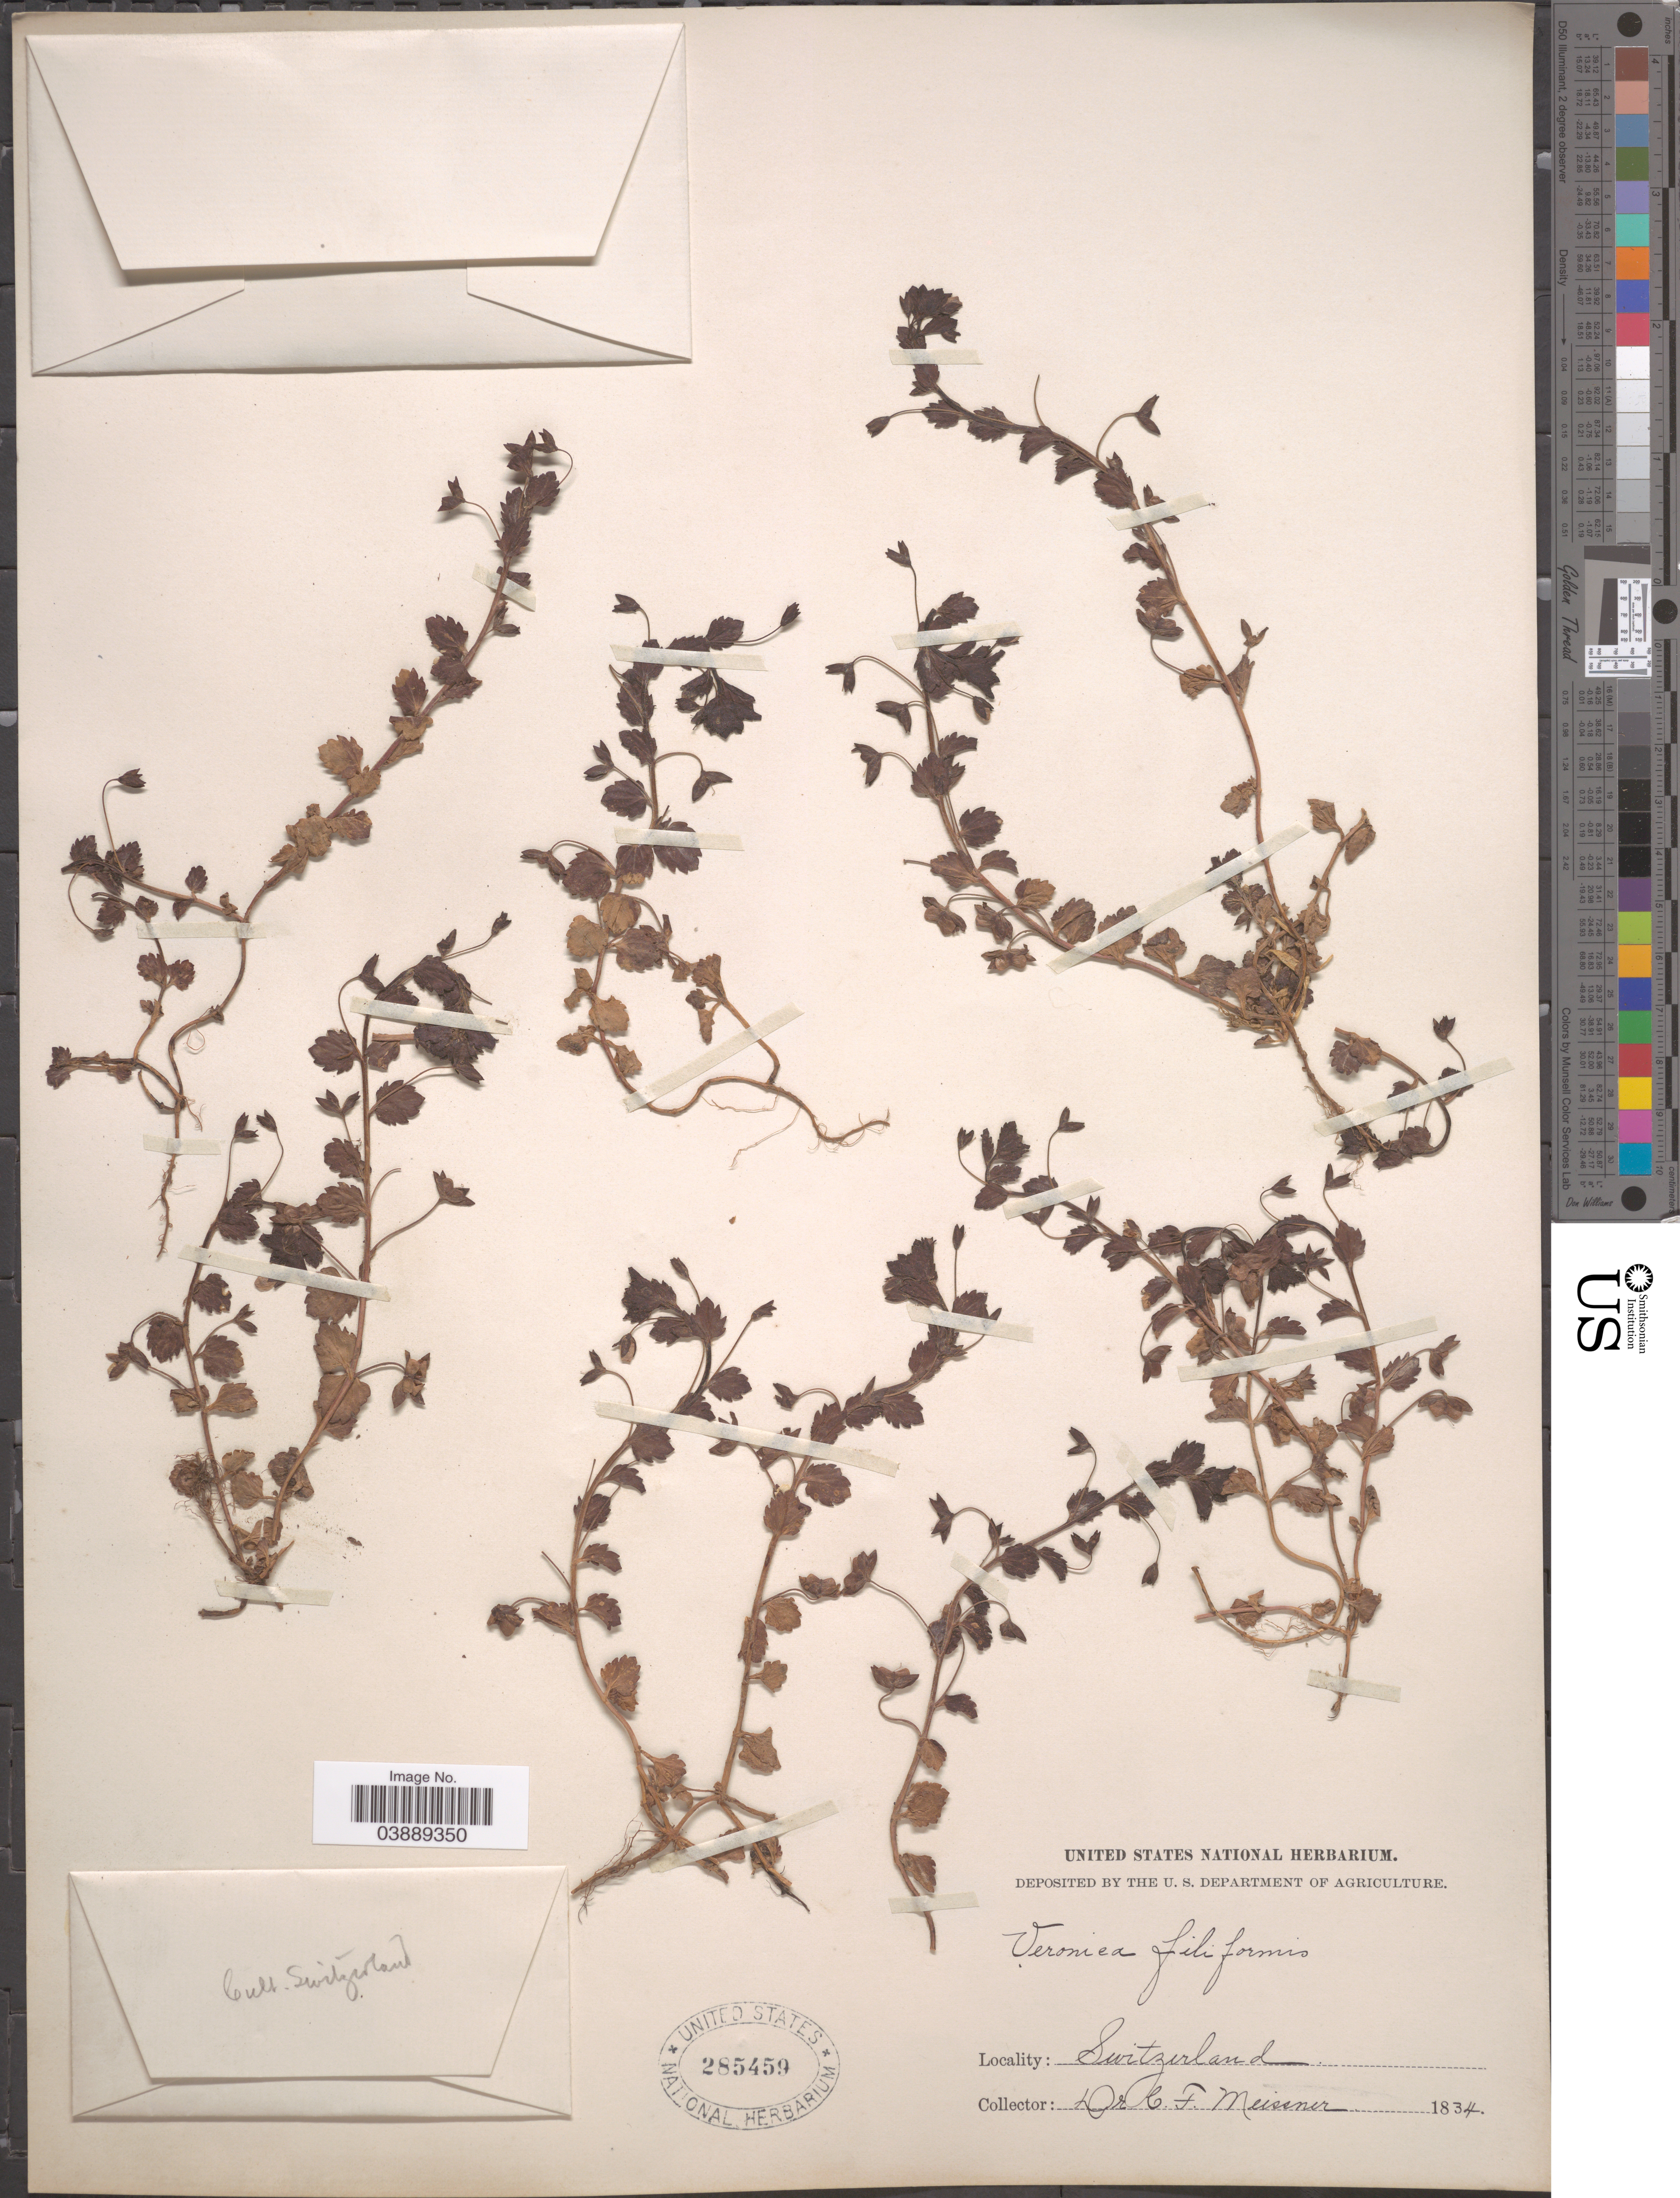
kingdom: Plantae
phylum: Tracheophyta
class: Magnoliopsida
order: Lamiales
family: Plantaginaceae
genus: Veronica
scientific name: Veronica filiformis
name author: Sm.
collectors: C. F. W. Meissner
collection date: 1834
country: Switzerland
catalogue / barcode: US 285459